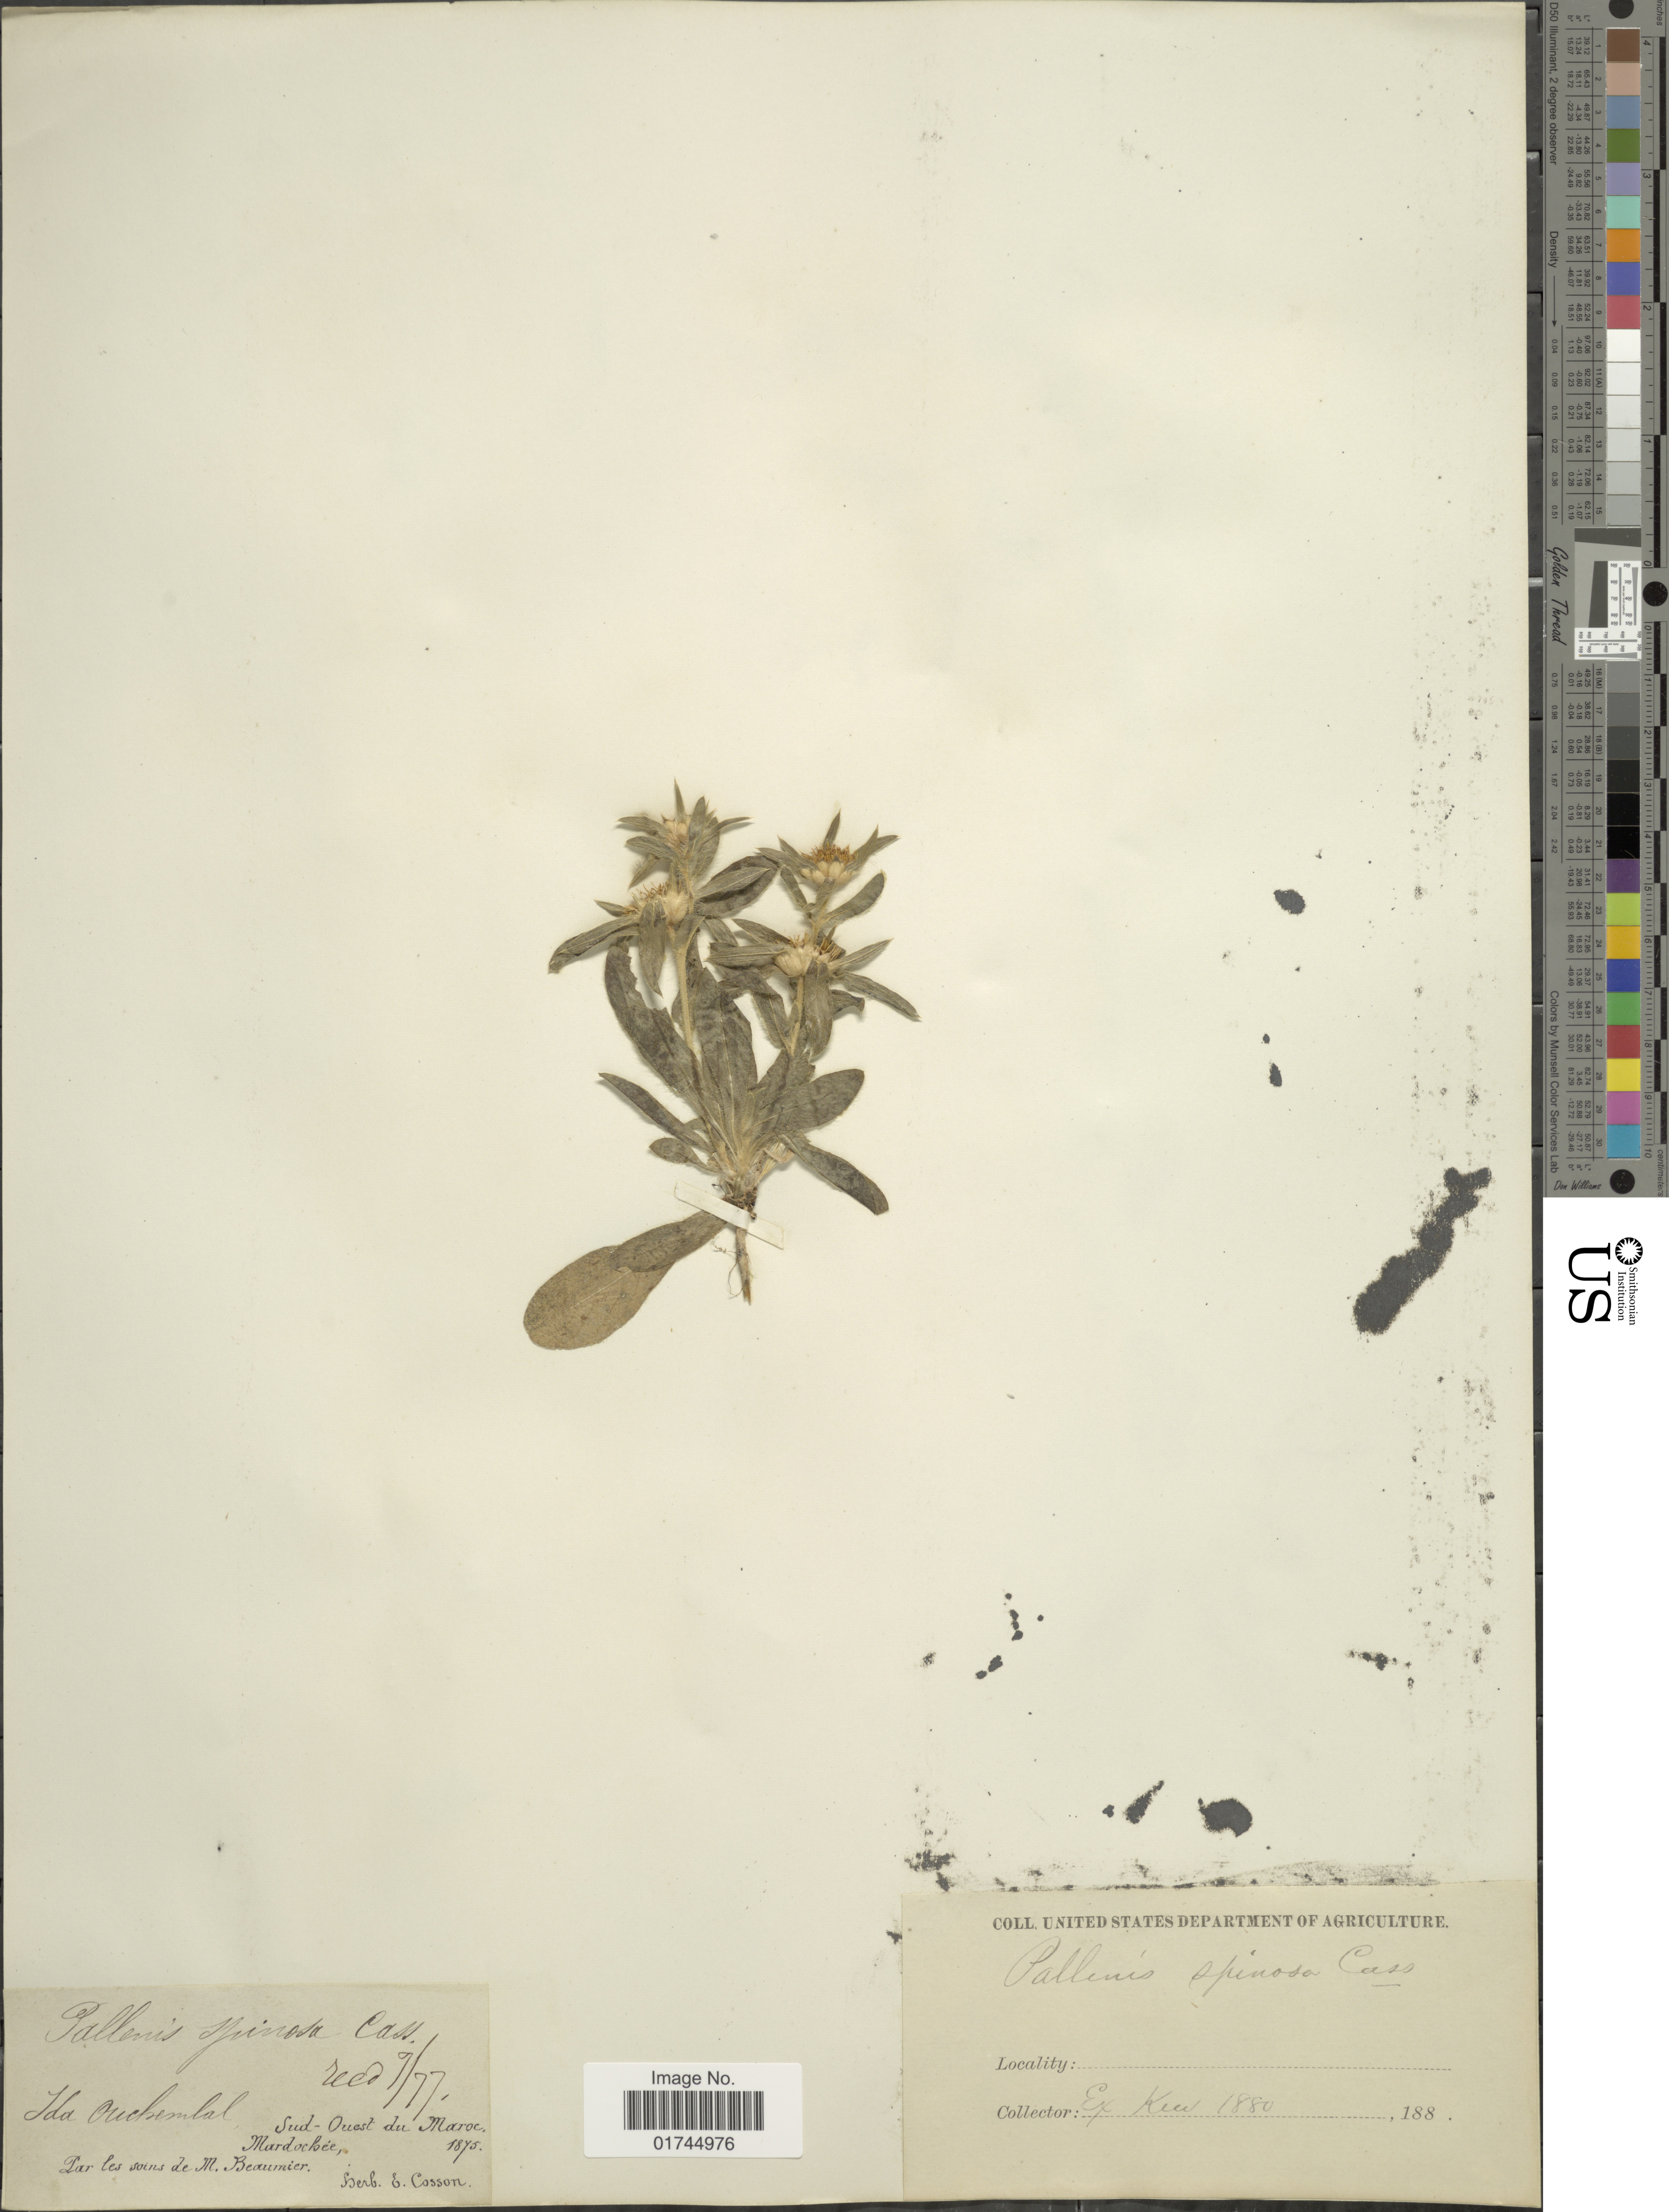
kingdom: Plantae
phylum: Tracheophyta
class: Magnoliopsida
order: Asterales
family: Asteraceae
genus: Pallenis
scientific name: Pallenis spinosa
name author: (L.) Cass.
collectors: E. Cosson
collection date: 1875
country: Morocco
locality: Sud-Ouest du Maroc, Mardoebee.